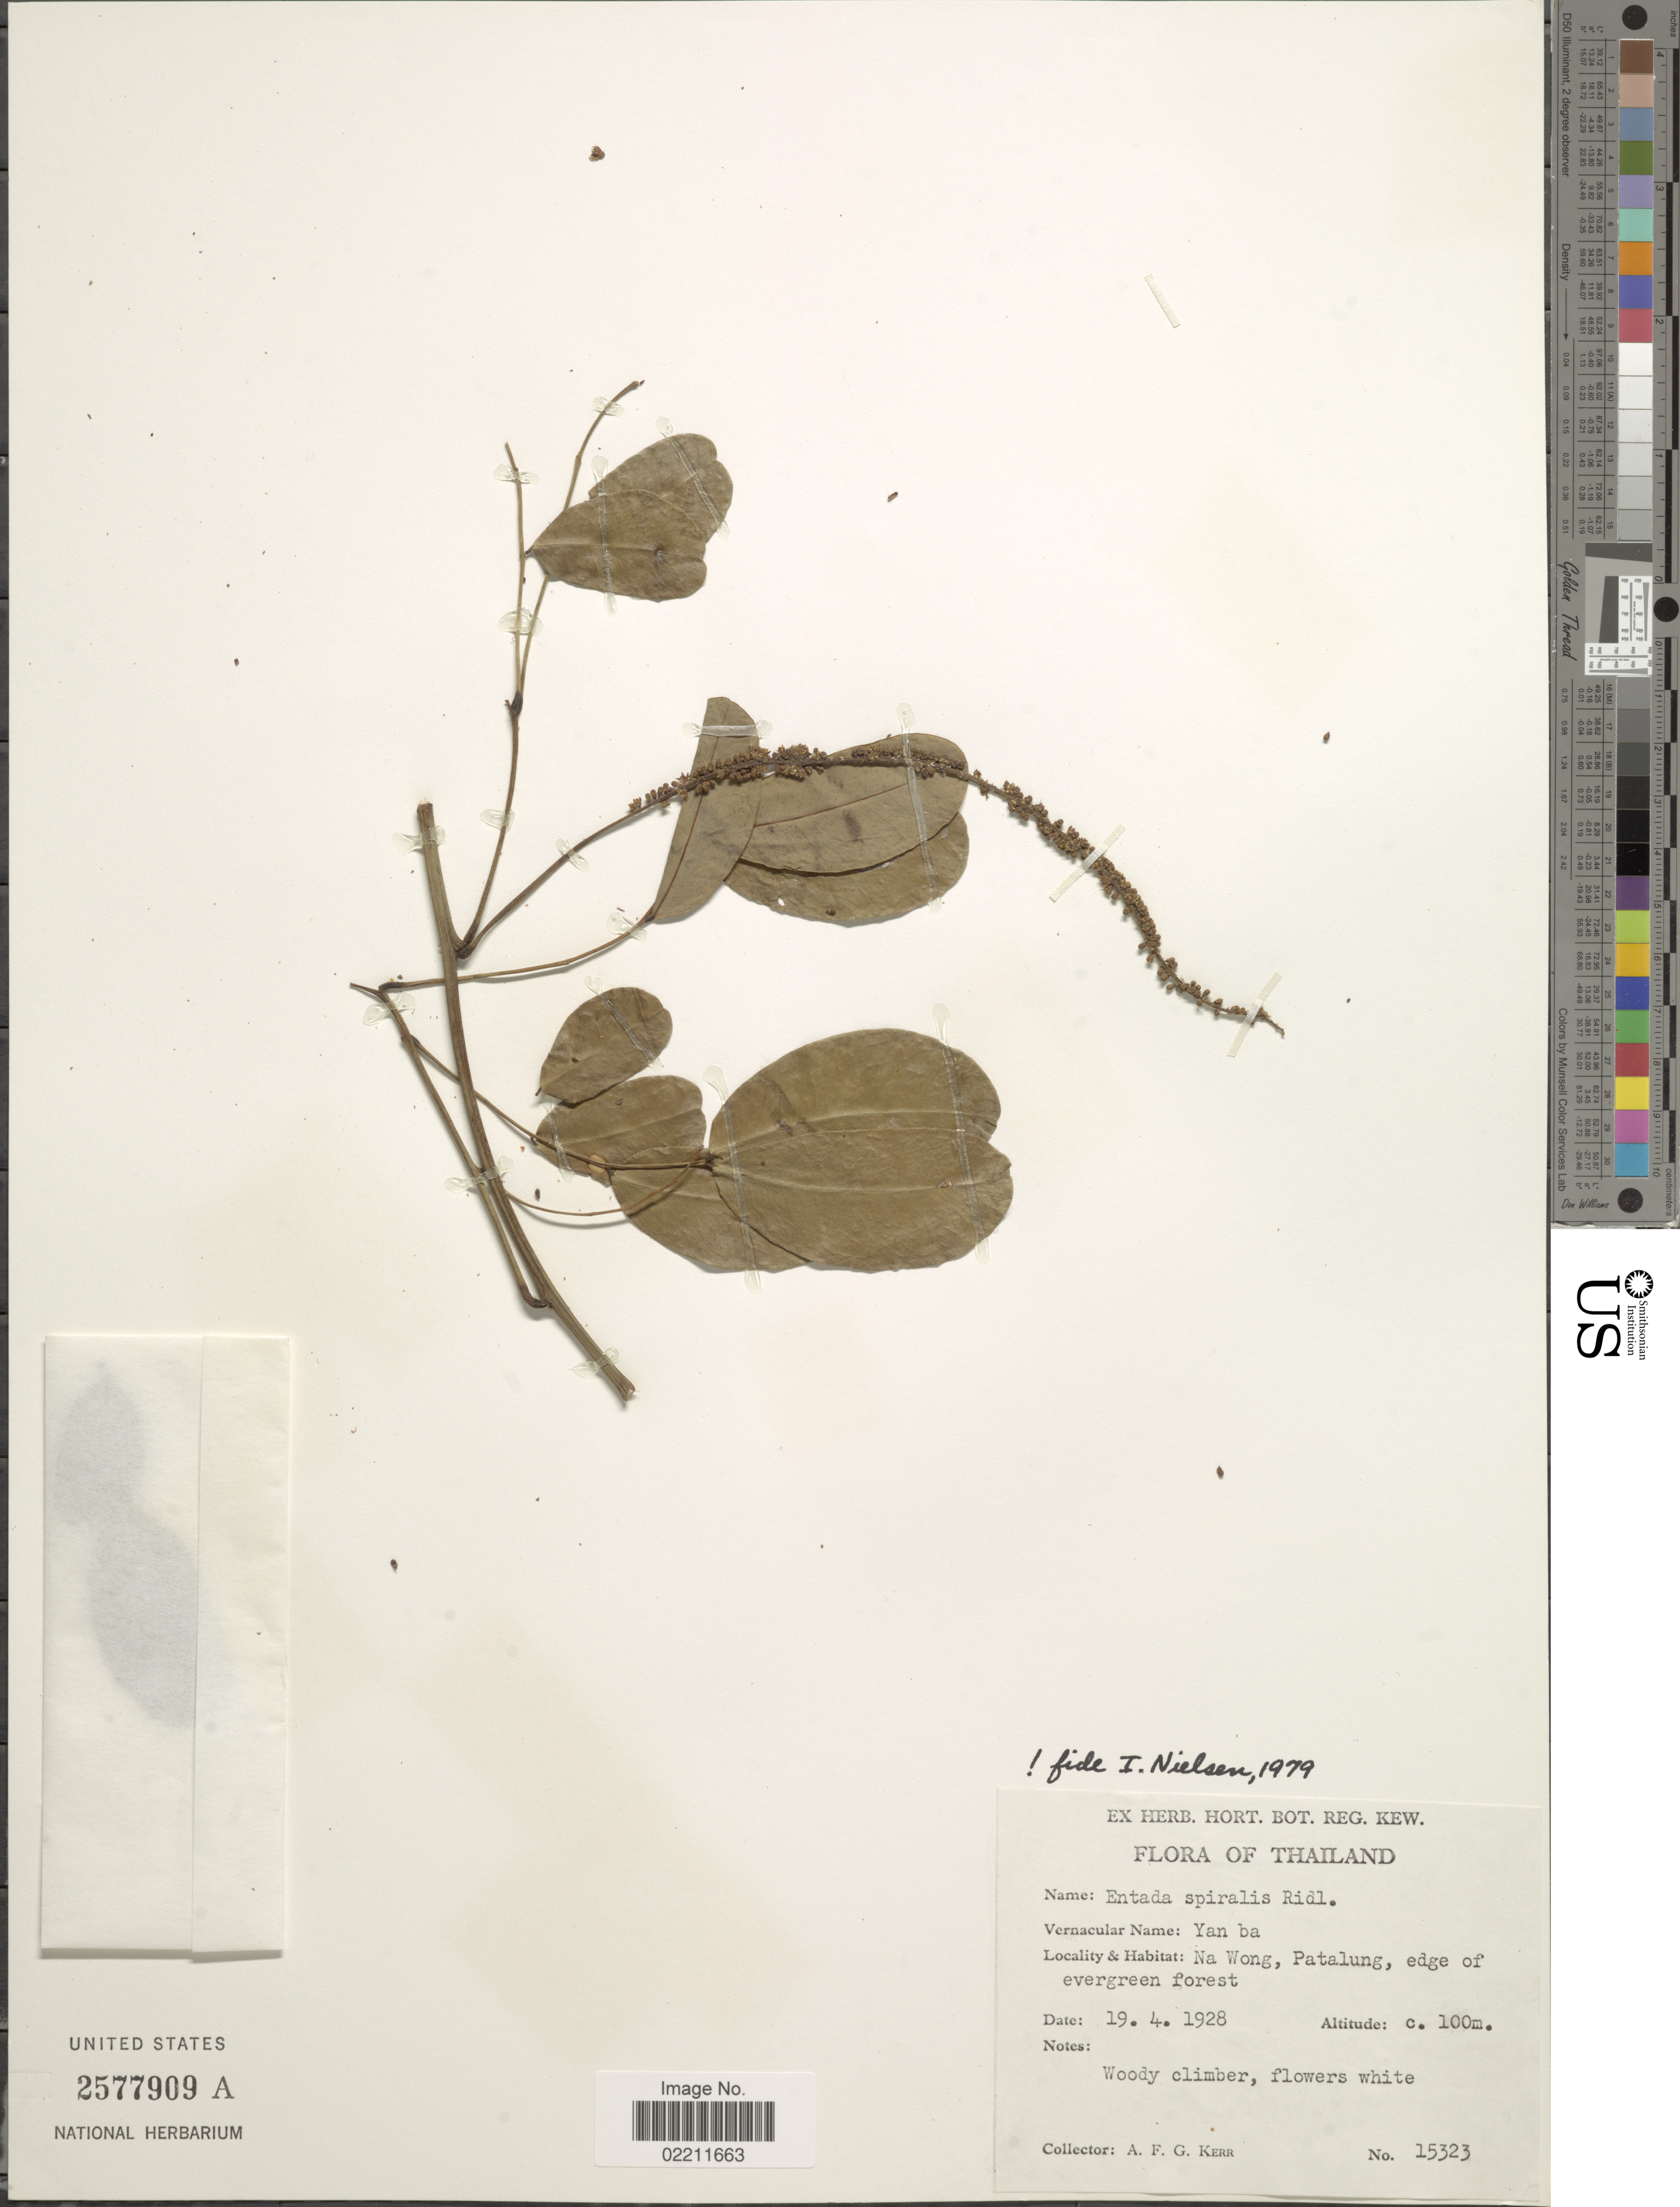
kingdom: Plantae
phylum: Tracheophyta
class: Magnoliopsida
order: Fabales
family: Fabaceae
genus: Entada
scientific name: Entada spiralis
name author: Ridl.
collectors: A. F. G. Kerr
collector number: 15323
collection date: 1928-04-19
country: Thailand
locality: Na Wong, Patalung, edge of evergreen forest.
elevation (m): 100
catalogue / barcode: US 2577909A